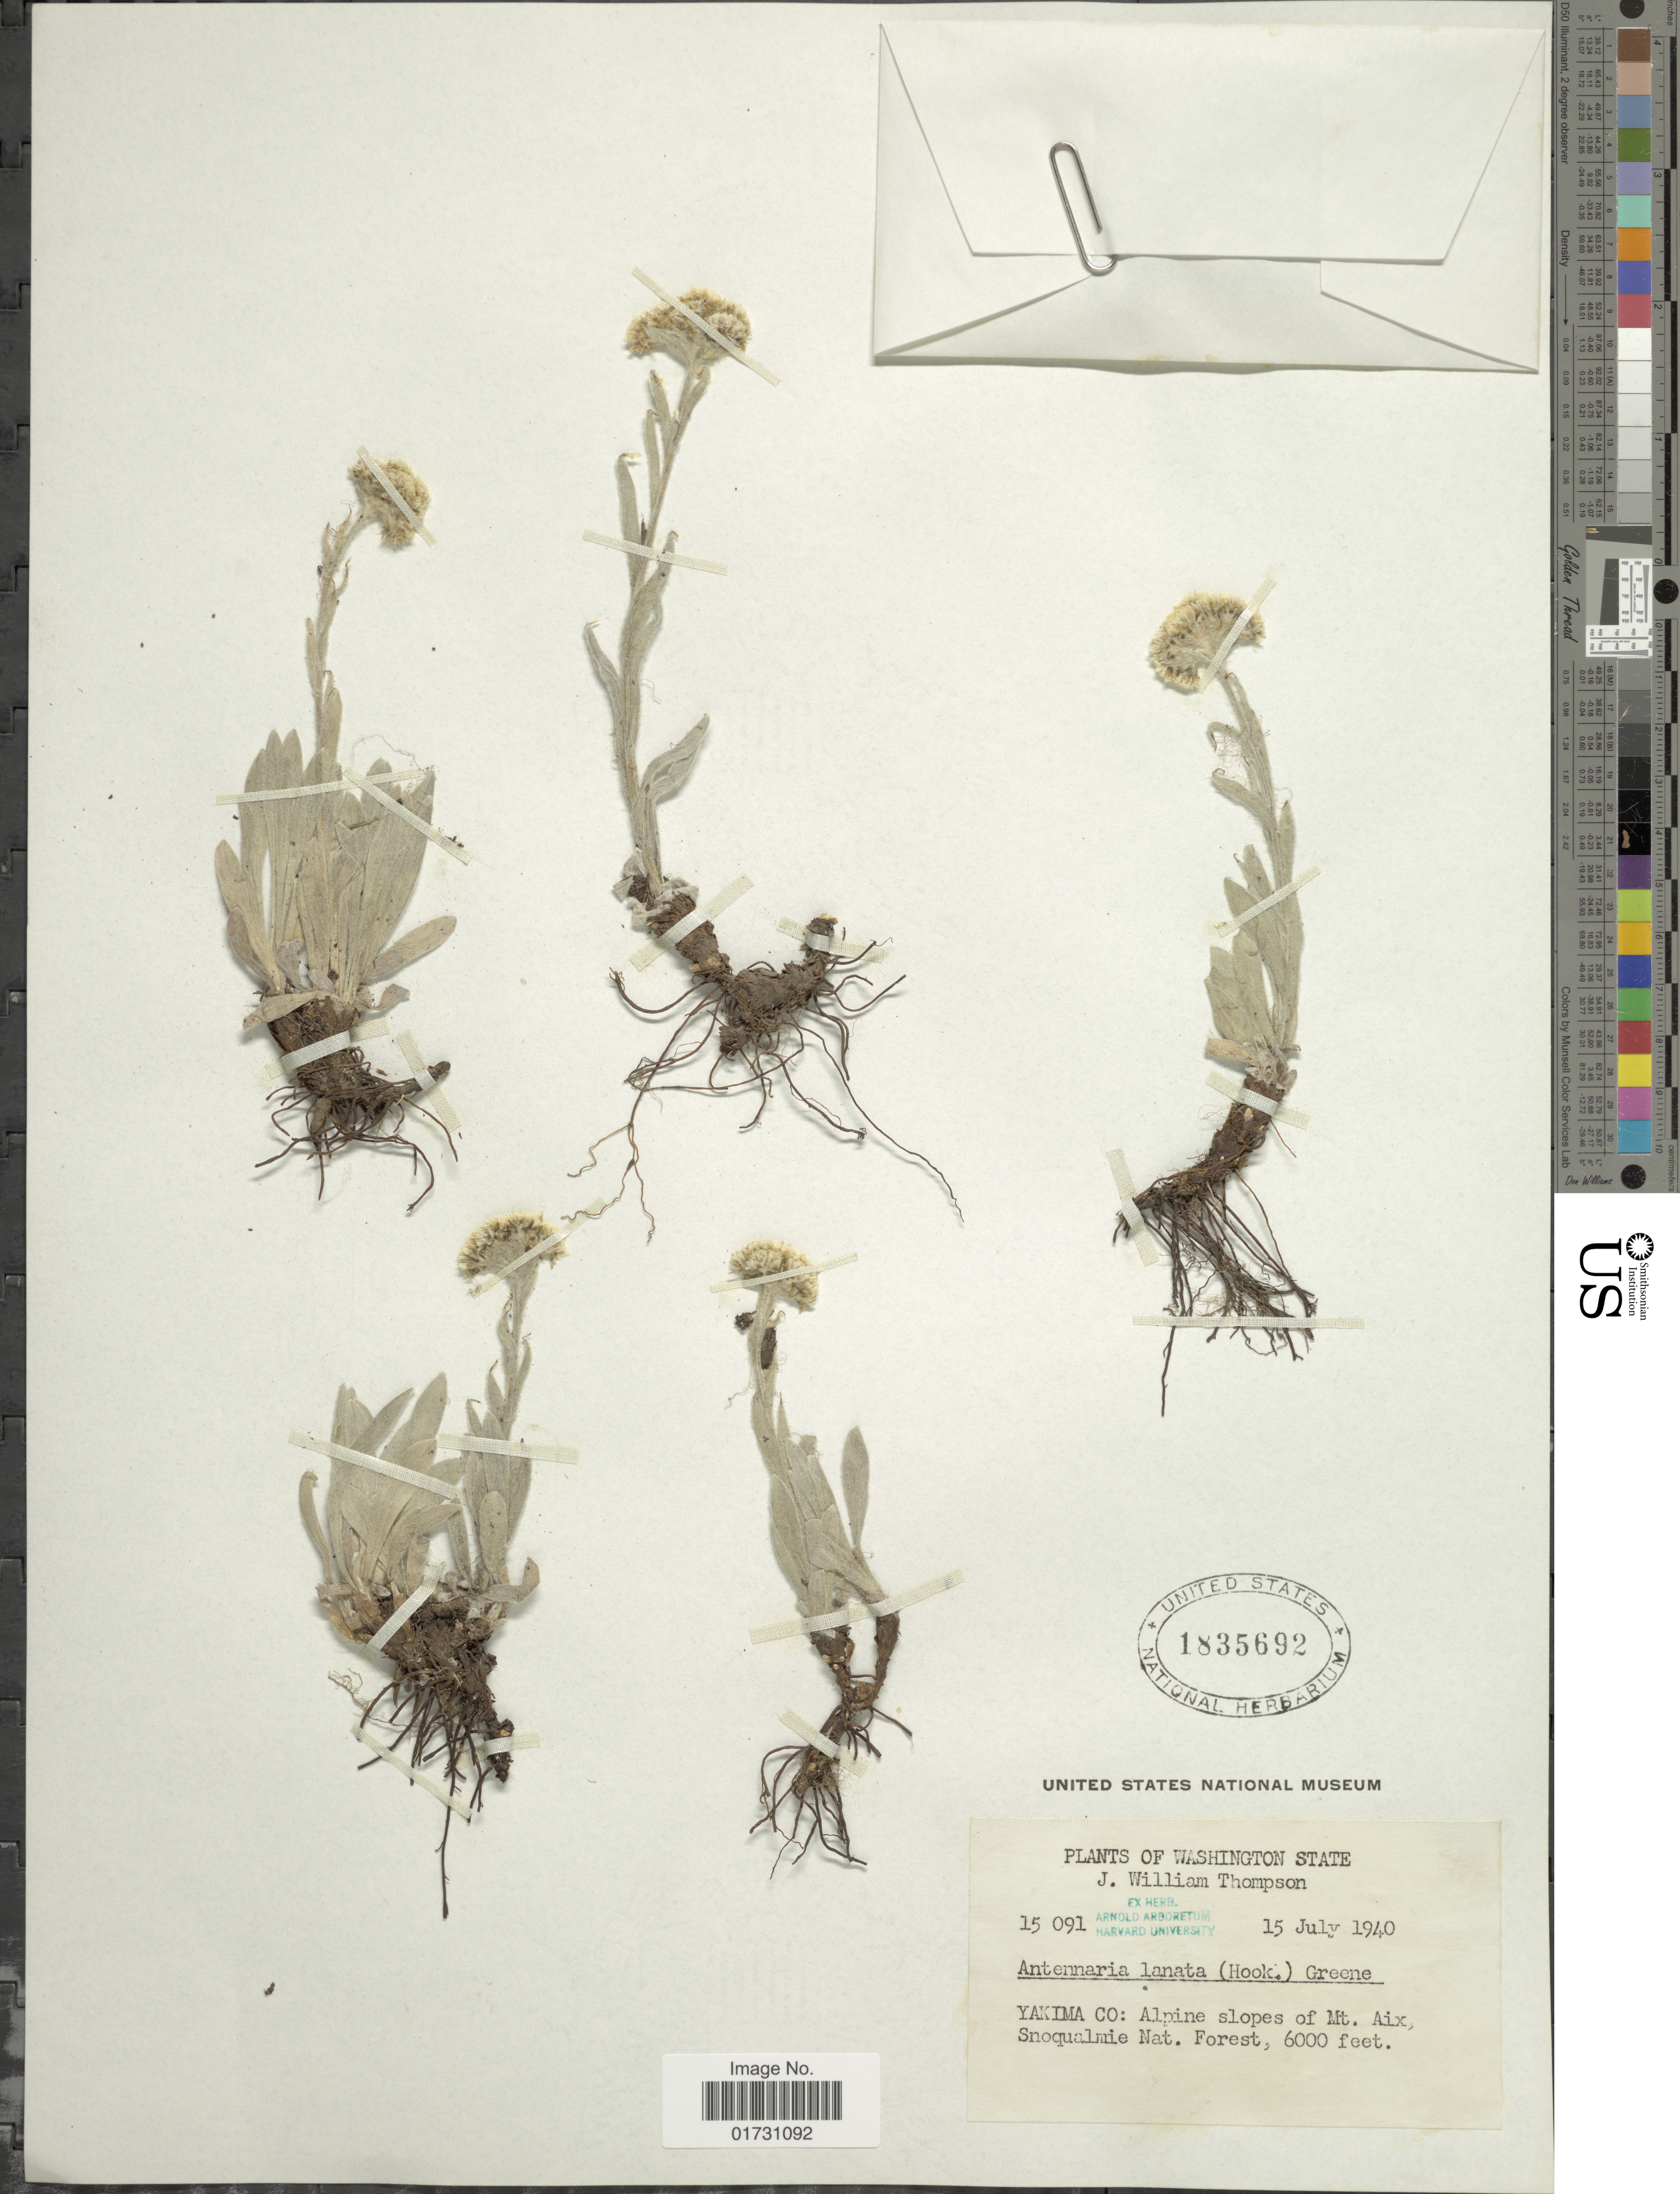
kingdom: Plantae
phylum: Tracheophyta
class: Magnoliopsida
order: Asterales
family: Asteraceae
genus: Antennaria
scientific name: Antennaria lanata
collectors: J. W. Thompson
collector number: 15091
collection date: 1940-07-15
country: United States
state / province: Washington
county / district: Yakima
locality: Yakima Co: Alpine slopes of Mt. Aix, Snoqualmie Nat. Forest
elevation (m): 1829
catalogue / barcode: US 1835692